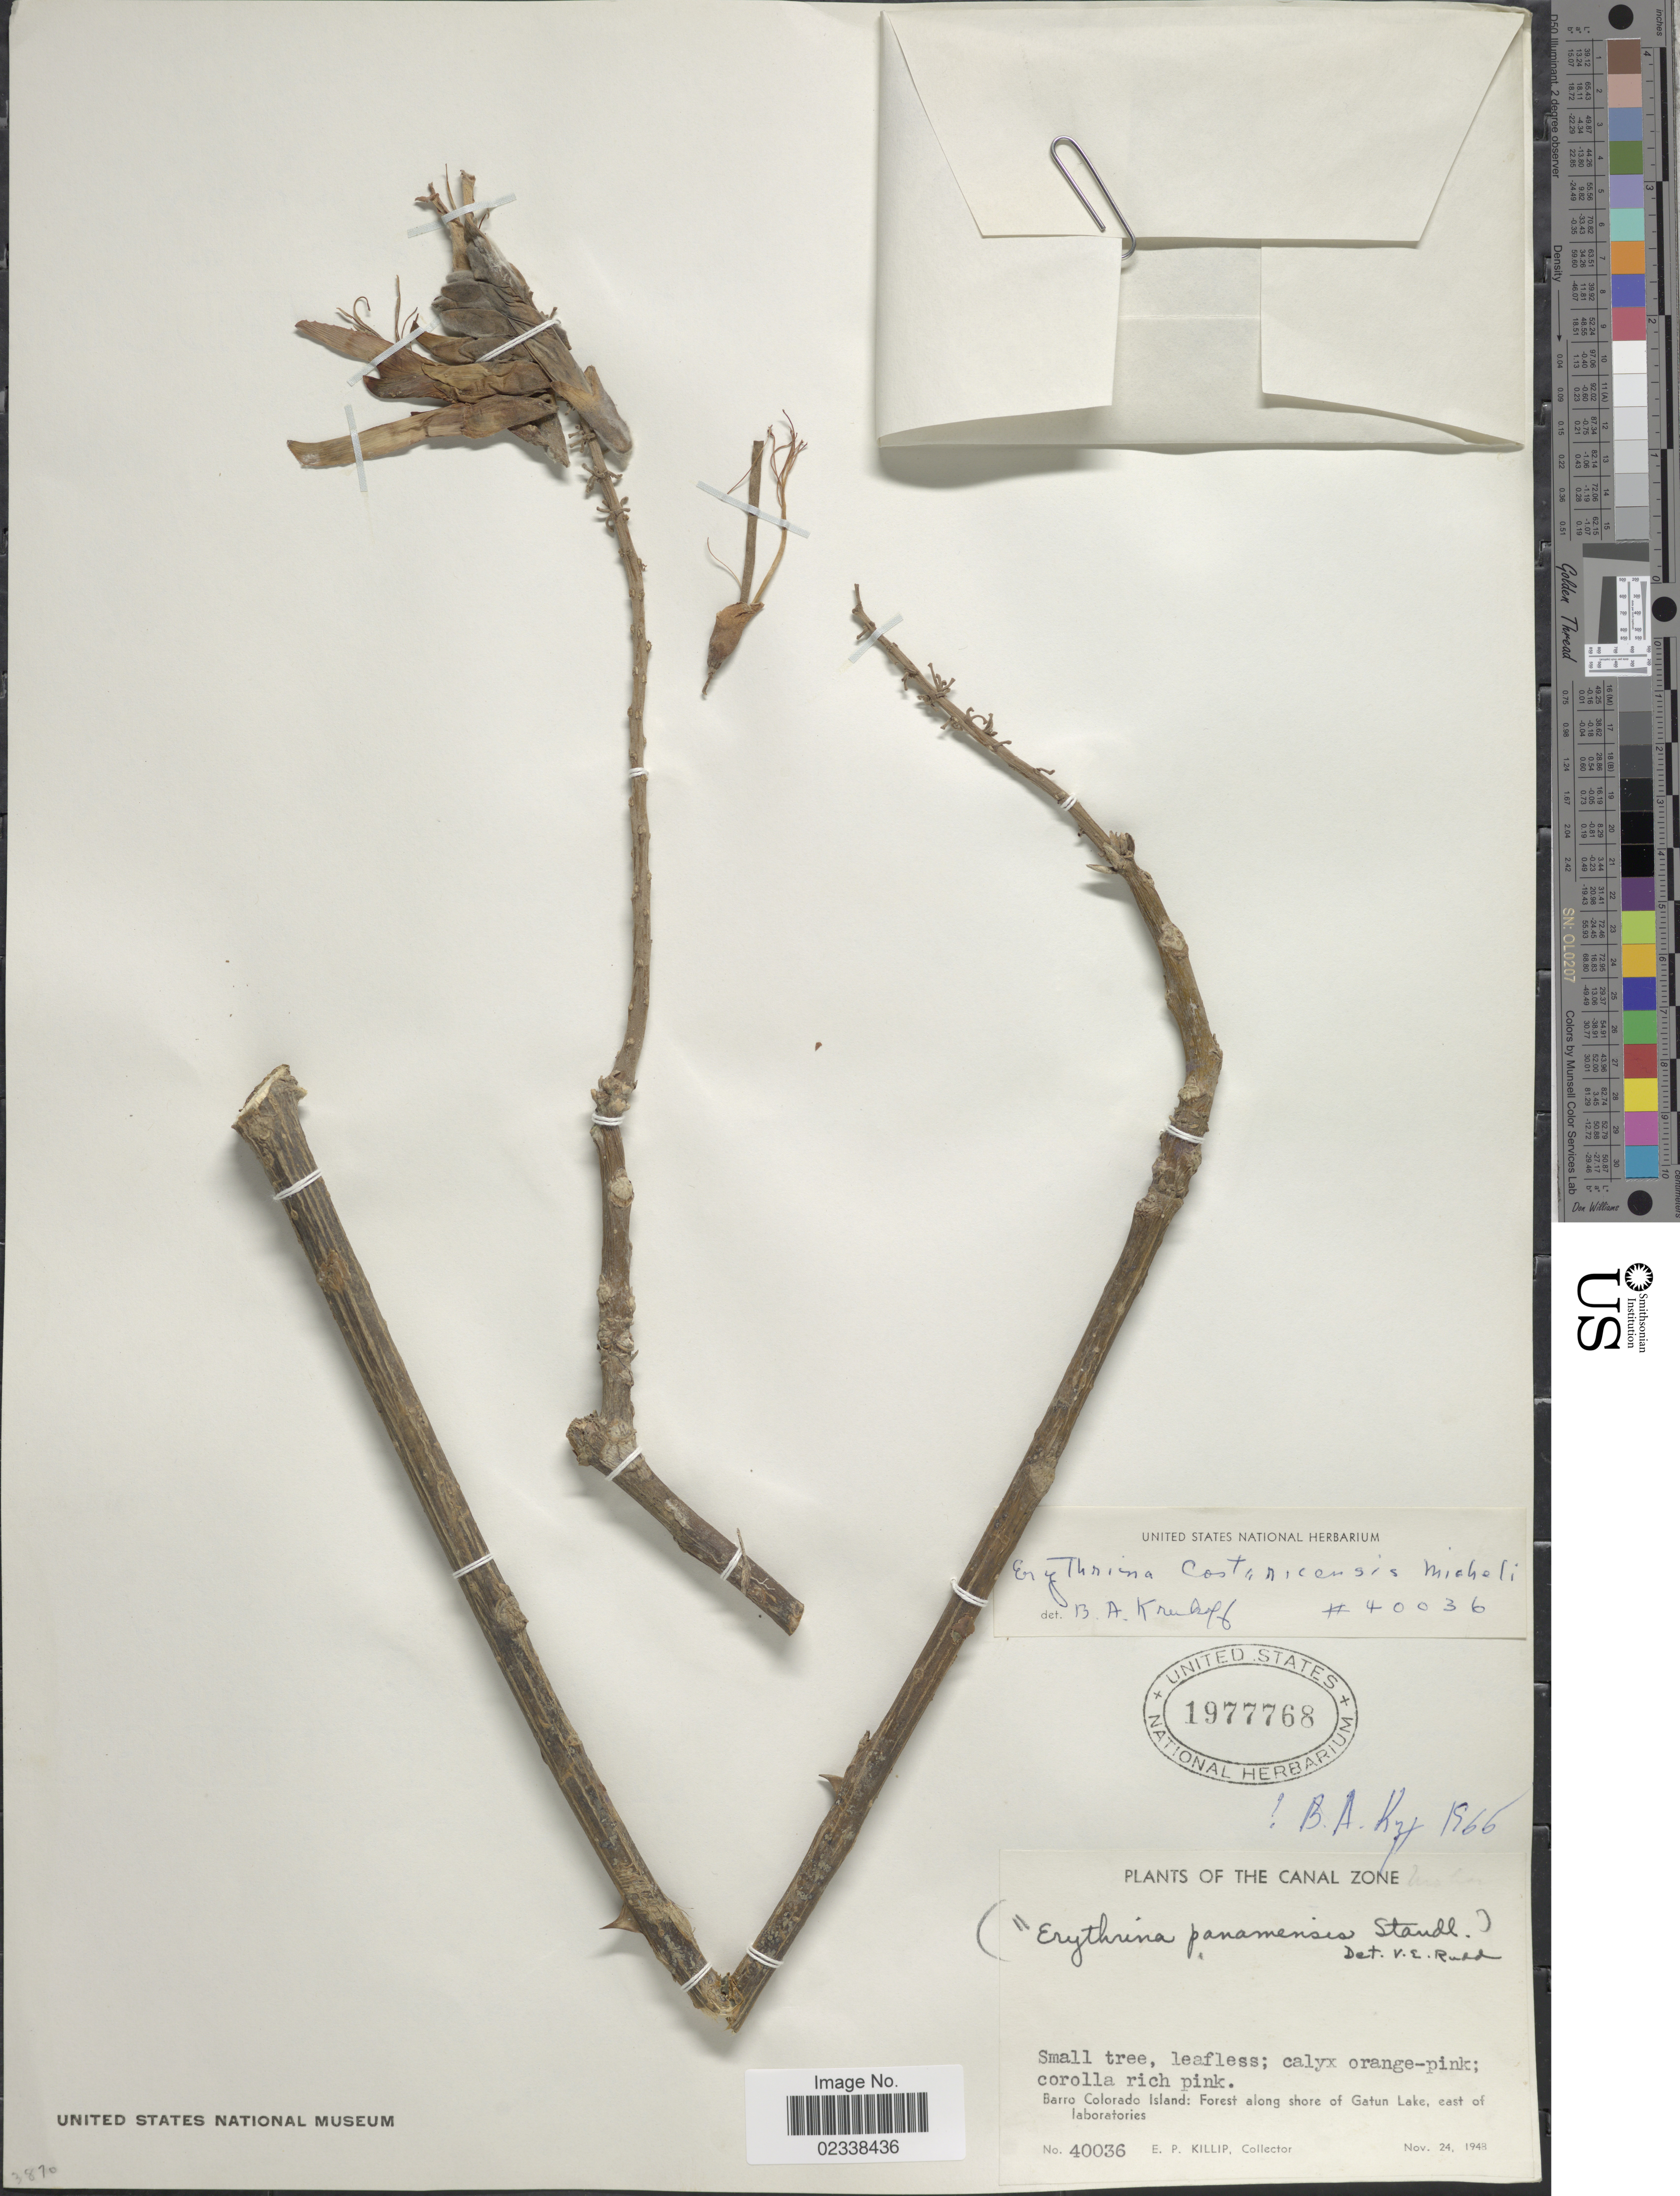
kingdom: Plantae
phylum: Tracheophyta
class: Magnoliopsida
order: Fabales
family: Fabaceae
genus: Erythrina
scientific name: Erythrina costaricensis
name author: Micheli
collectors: E. P. Killip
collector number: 40036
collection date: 1948-11-24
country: Panama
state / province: Panamá Oeste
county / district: Canal Zone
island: Barro Colorado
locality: Canal Zone. Barro Colorado Island: along shore of Gatun Lake, east of laboratories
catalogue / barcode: US 1977768